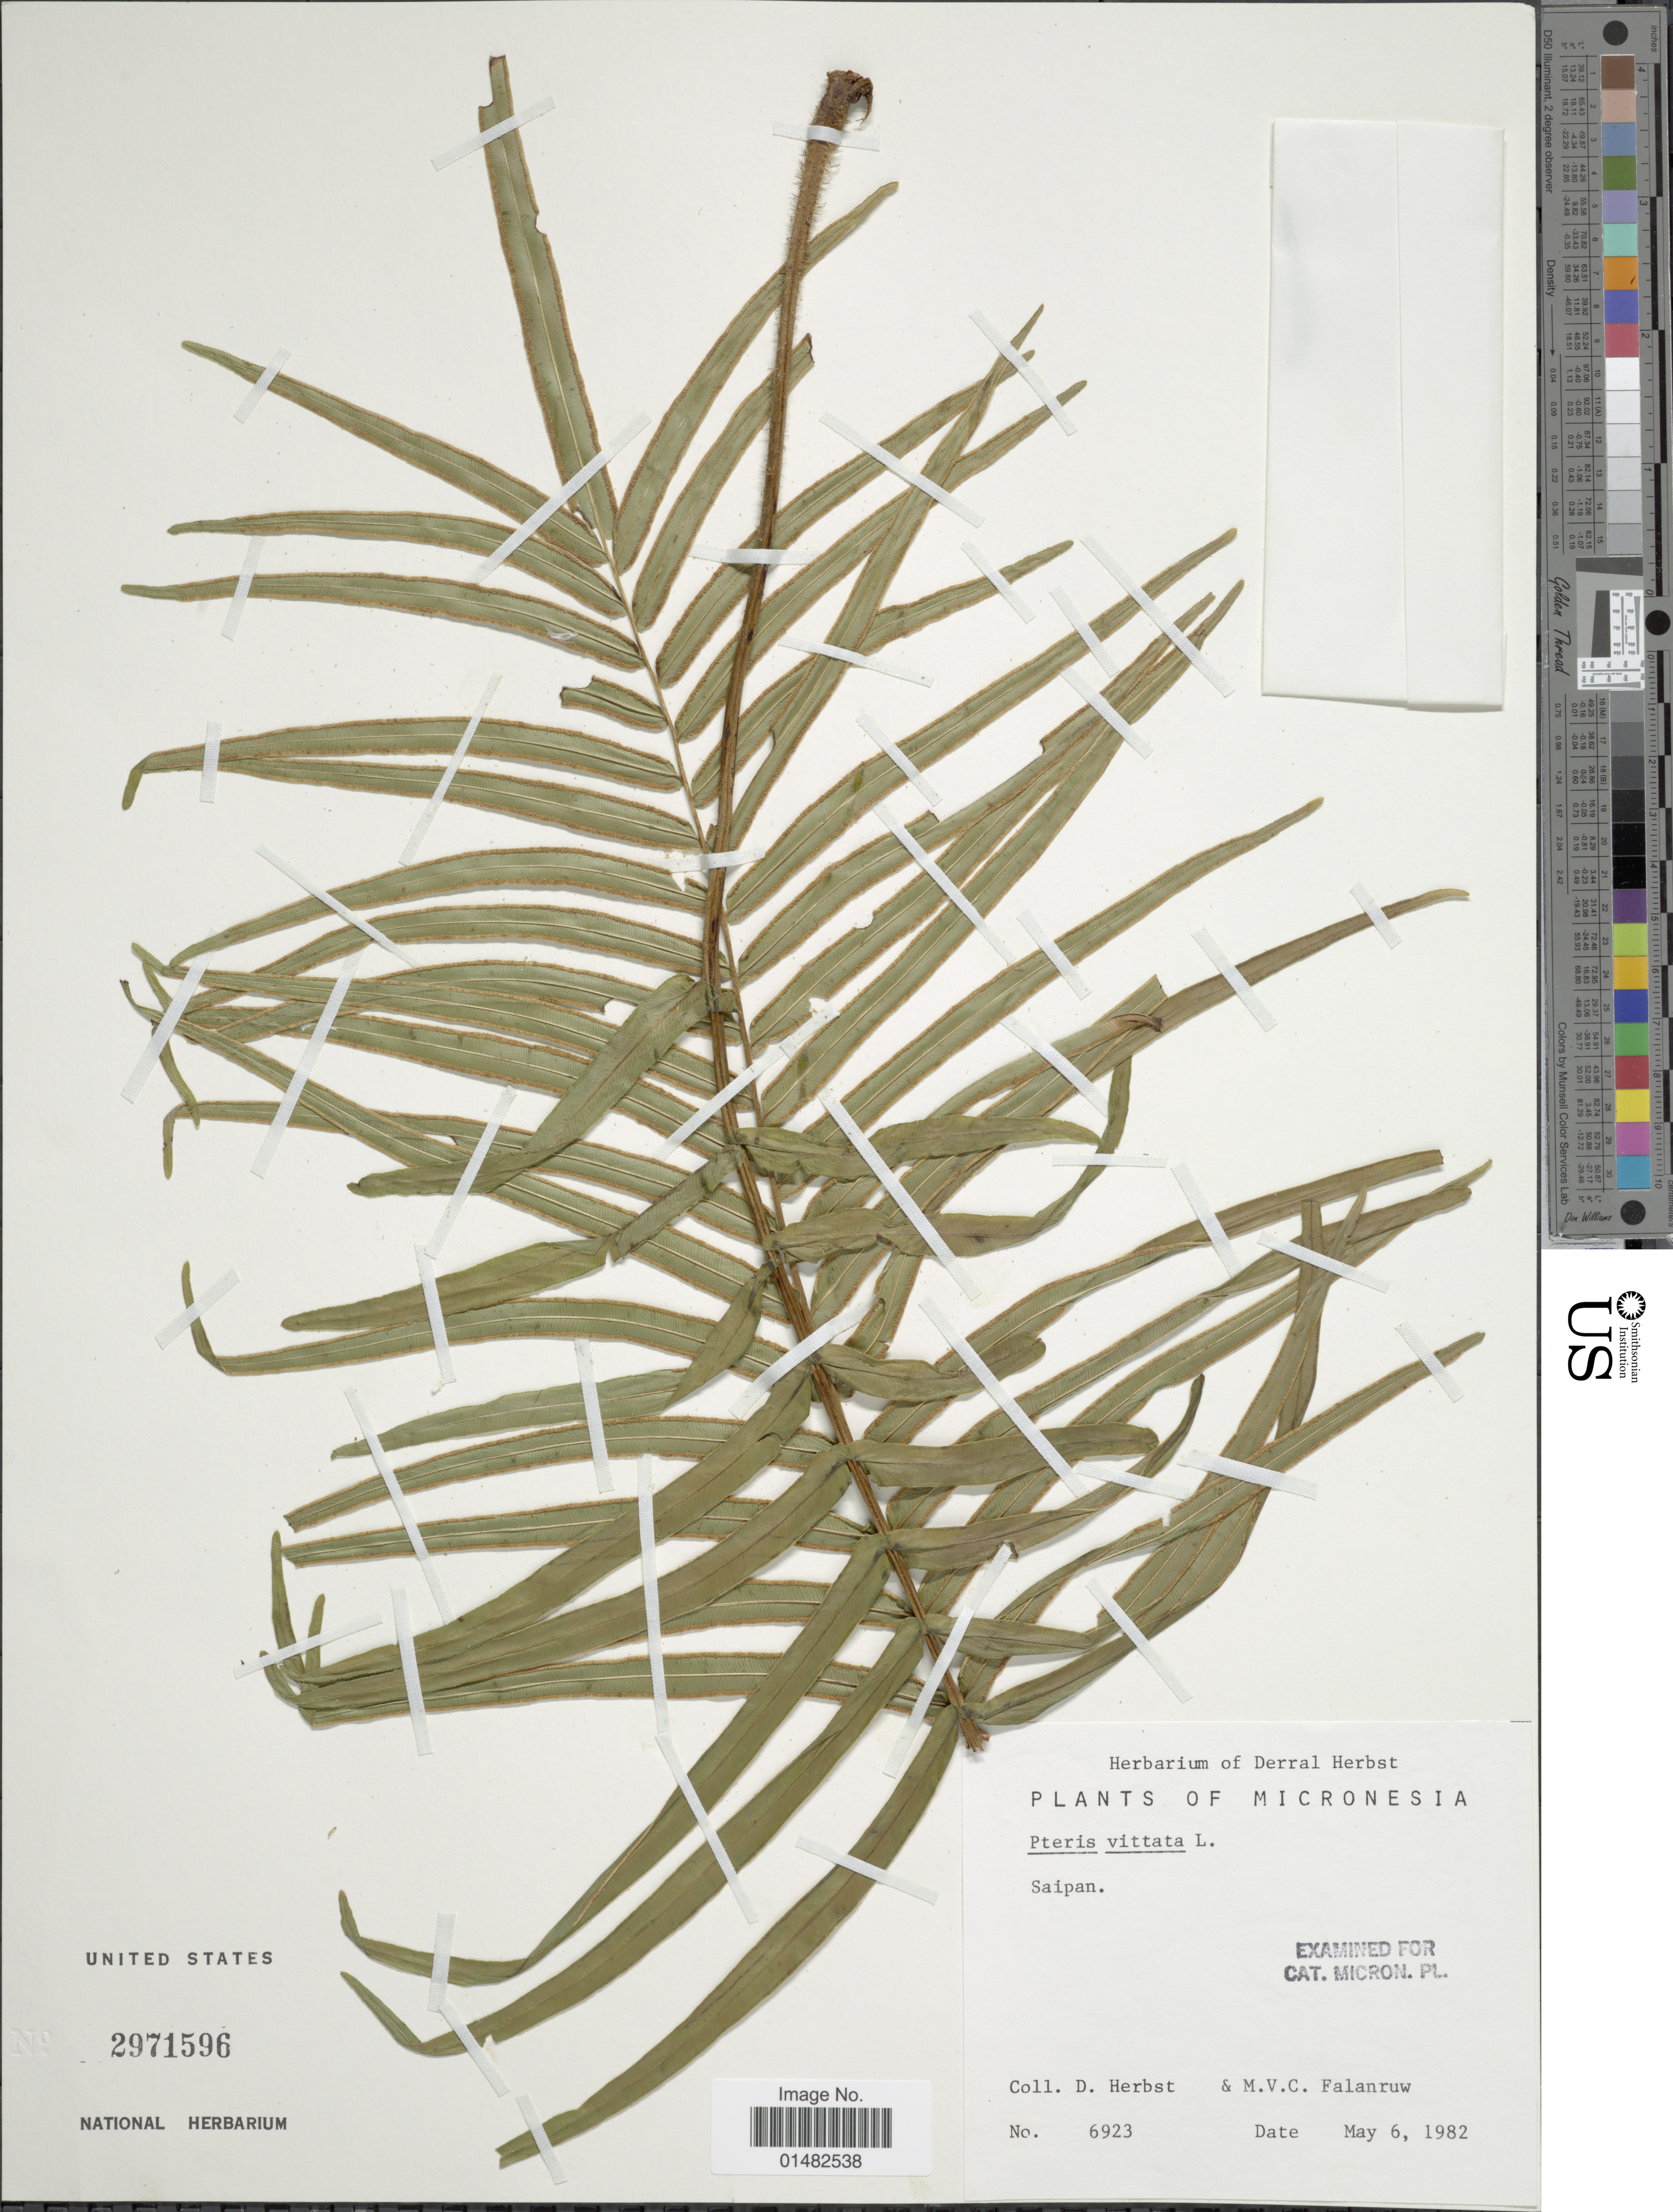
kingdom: Plantae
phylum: Tracheophyta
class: Polypodiopsida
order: Polypodiales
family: Pteridaceae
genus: Pteris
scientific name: Pteris vittata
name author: L.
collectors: D. Herbst & M. V. Falanruw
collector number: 6923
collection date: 1982-05-06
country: Northern Mariana Islands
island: Saipan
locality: Micronesia, Saipan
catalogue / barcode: US 2971596